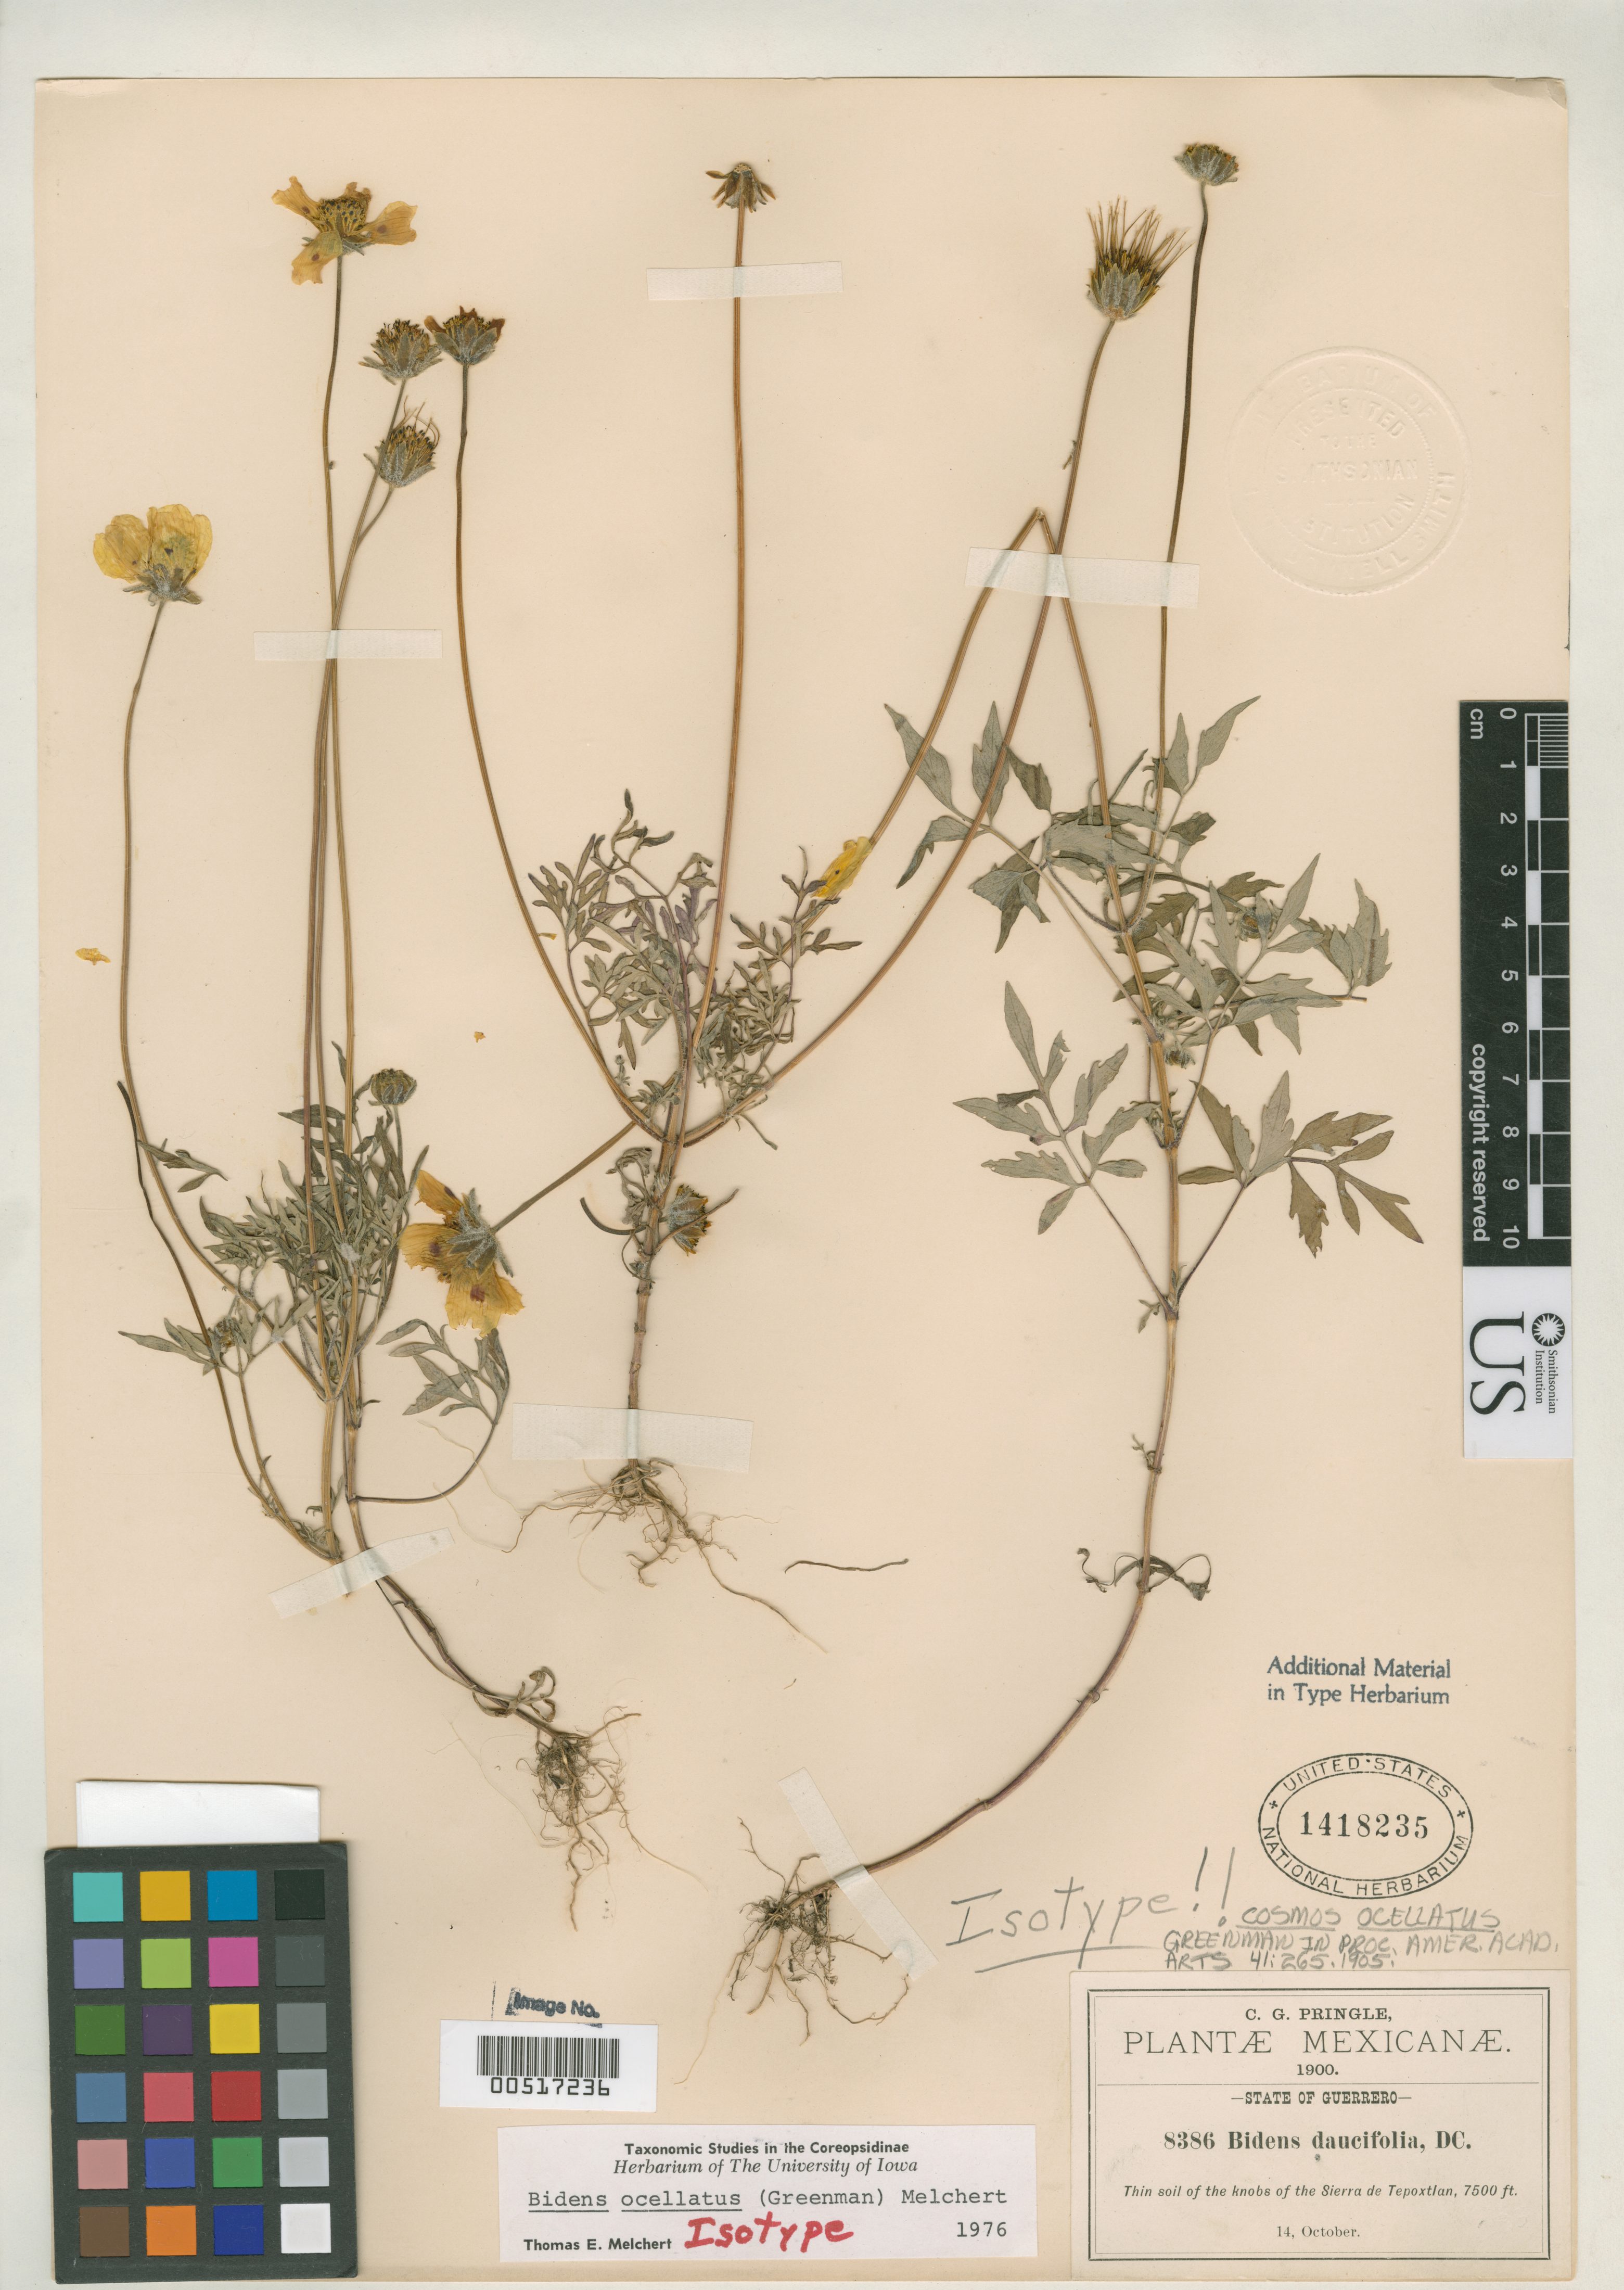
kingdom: Plantae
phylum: Tracheophyta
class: Magnoliopsida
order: Asterales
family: Asteraceae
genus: Cosmos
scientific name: Cosmos ocellatus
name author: Greenm.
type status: Isotype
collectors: C. G. Pringle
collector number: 8386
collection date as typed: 14 Oct 1900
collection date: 1900-10-14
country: Mexico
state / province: Guerrero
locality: Knobs of Sierra de Tepoxtlan.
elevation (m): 2286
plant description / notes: Specimen ex John Donnell Smith herbarium.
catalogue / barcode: US 1418235